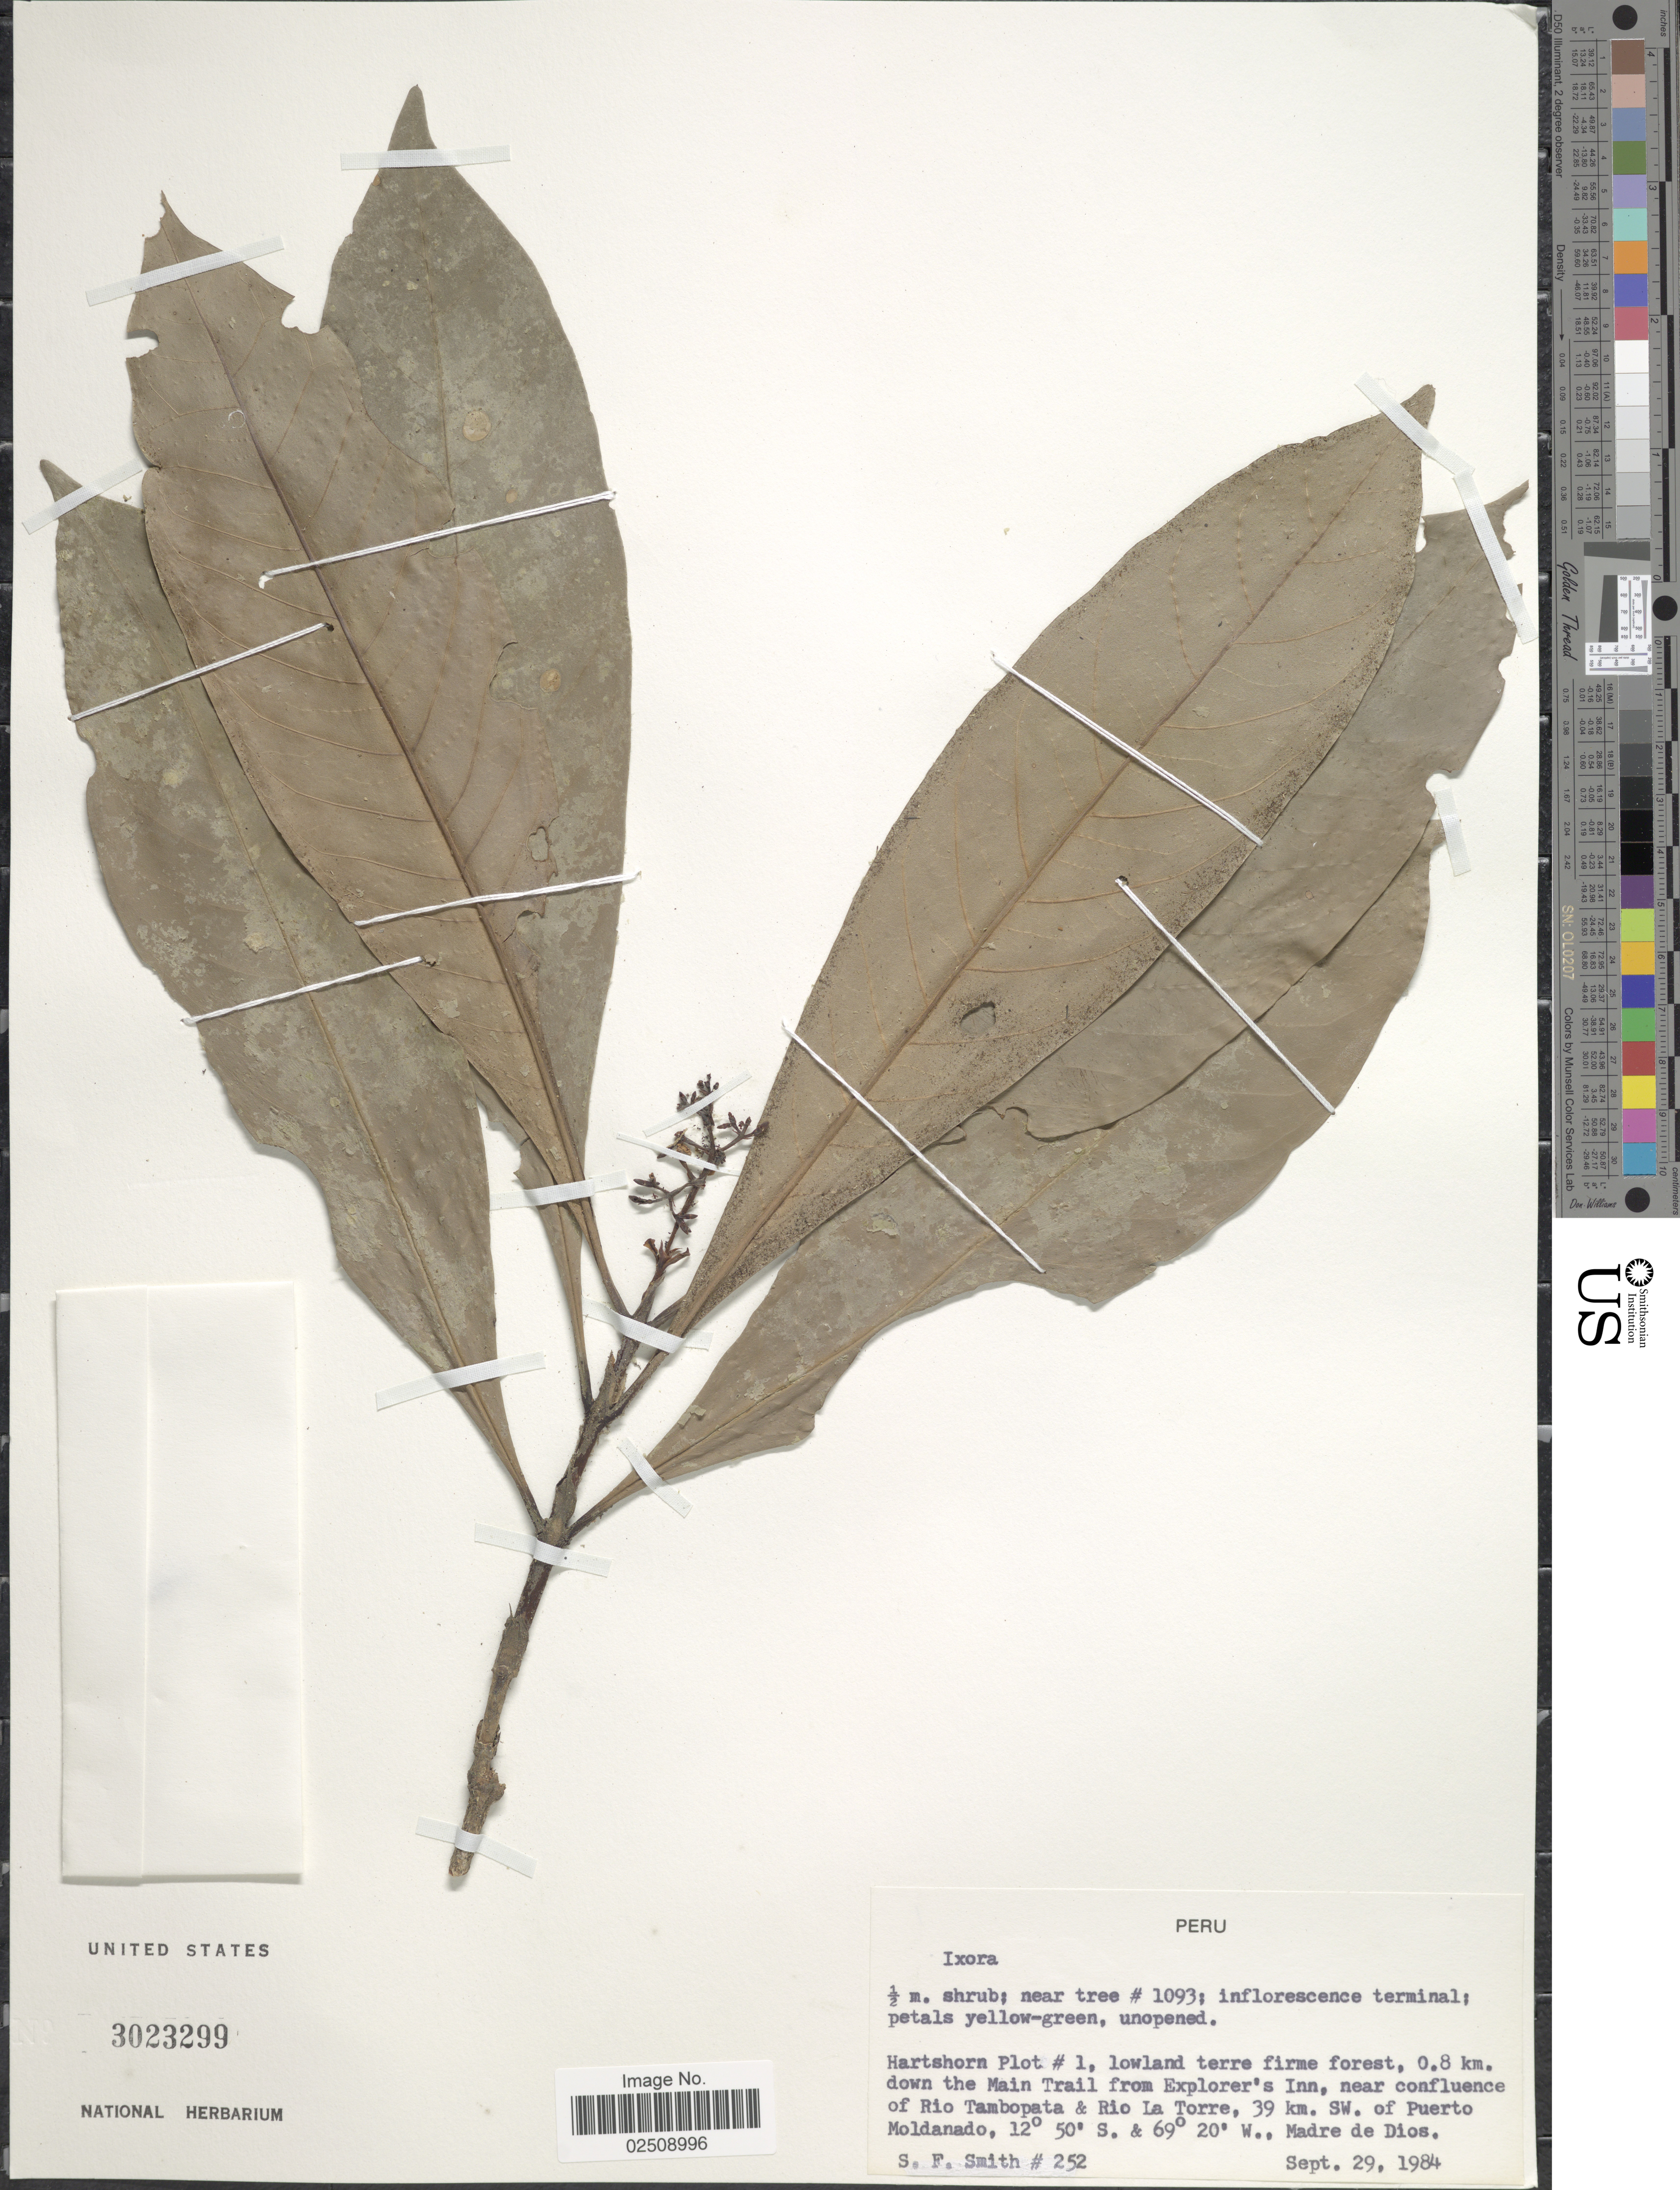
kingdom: Plantae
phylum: Tracheophyta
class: Magnoliopsida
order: Gentianales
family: Rubiaceae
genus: Ixora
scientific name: Ixora sp.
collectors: S.F. Smith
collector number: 252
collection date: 1984-09-29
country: Peru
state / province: Madre de Dios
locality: Hartshorn Plot #1, lowland terre firme forest, 0.8 km. down the Main Trail from Explorer's Inn, near confluence of Rio Tambopata & Rio La Torre, 39 km. SW. of Puerto Moldanado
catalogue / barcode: US 3023299